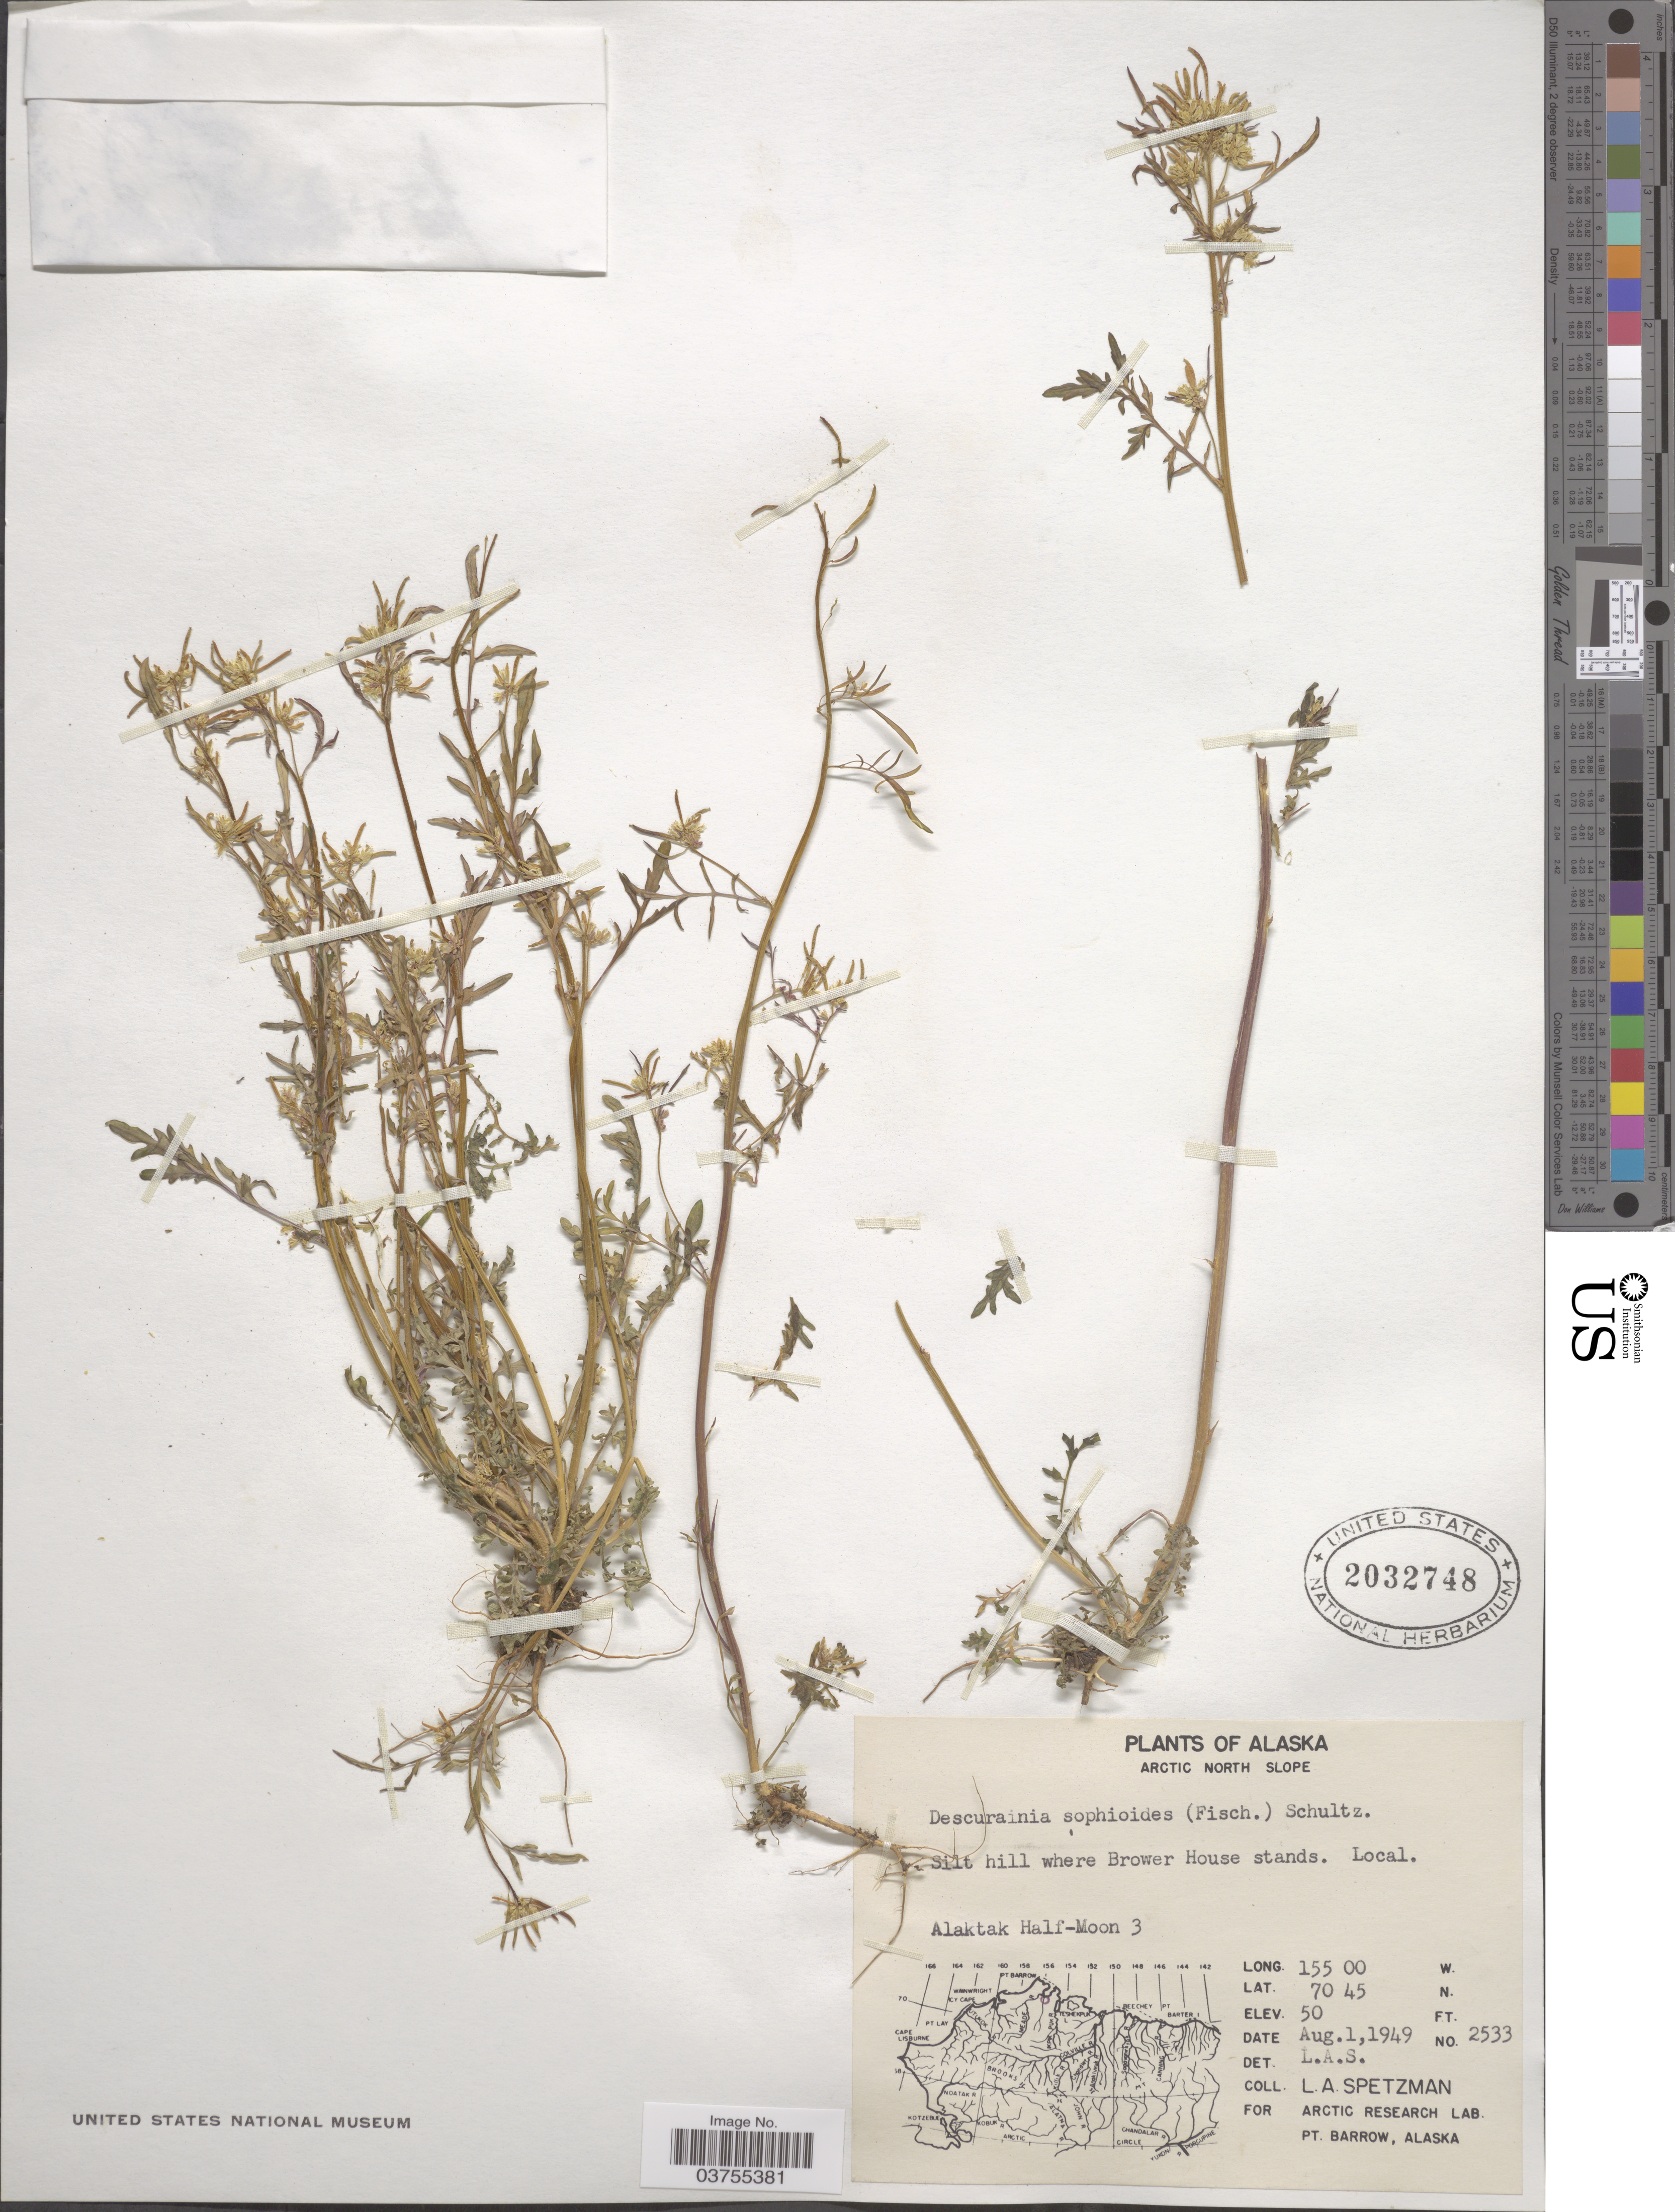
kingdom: Plantae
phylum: Tracheophyta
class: Magnoliopsida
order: Brassicales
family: Brassicaceae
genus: Descurainia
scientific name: Descurainia sophioides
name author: (Fisch.) O.E. Schultz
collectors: L. Spetzman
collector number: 2533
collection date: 1949-08-07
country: United States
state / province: Alaska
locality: Arctic North Slope. Silt hill where Brower House stands. Alaktak Half-Moon 3.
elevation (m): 15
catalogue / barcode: US 2032748